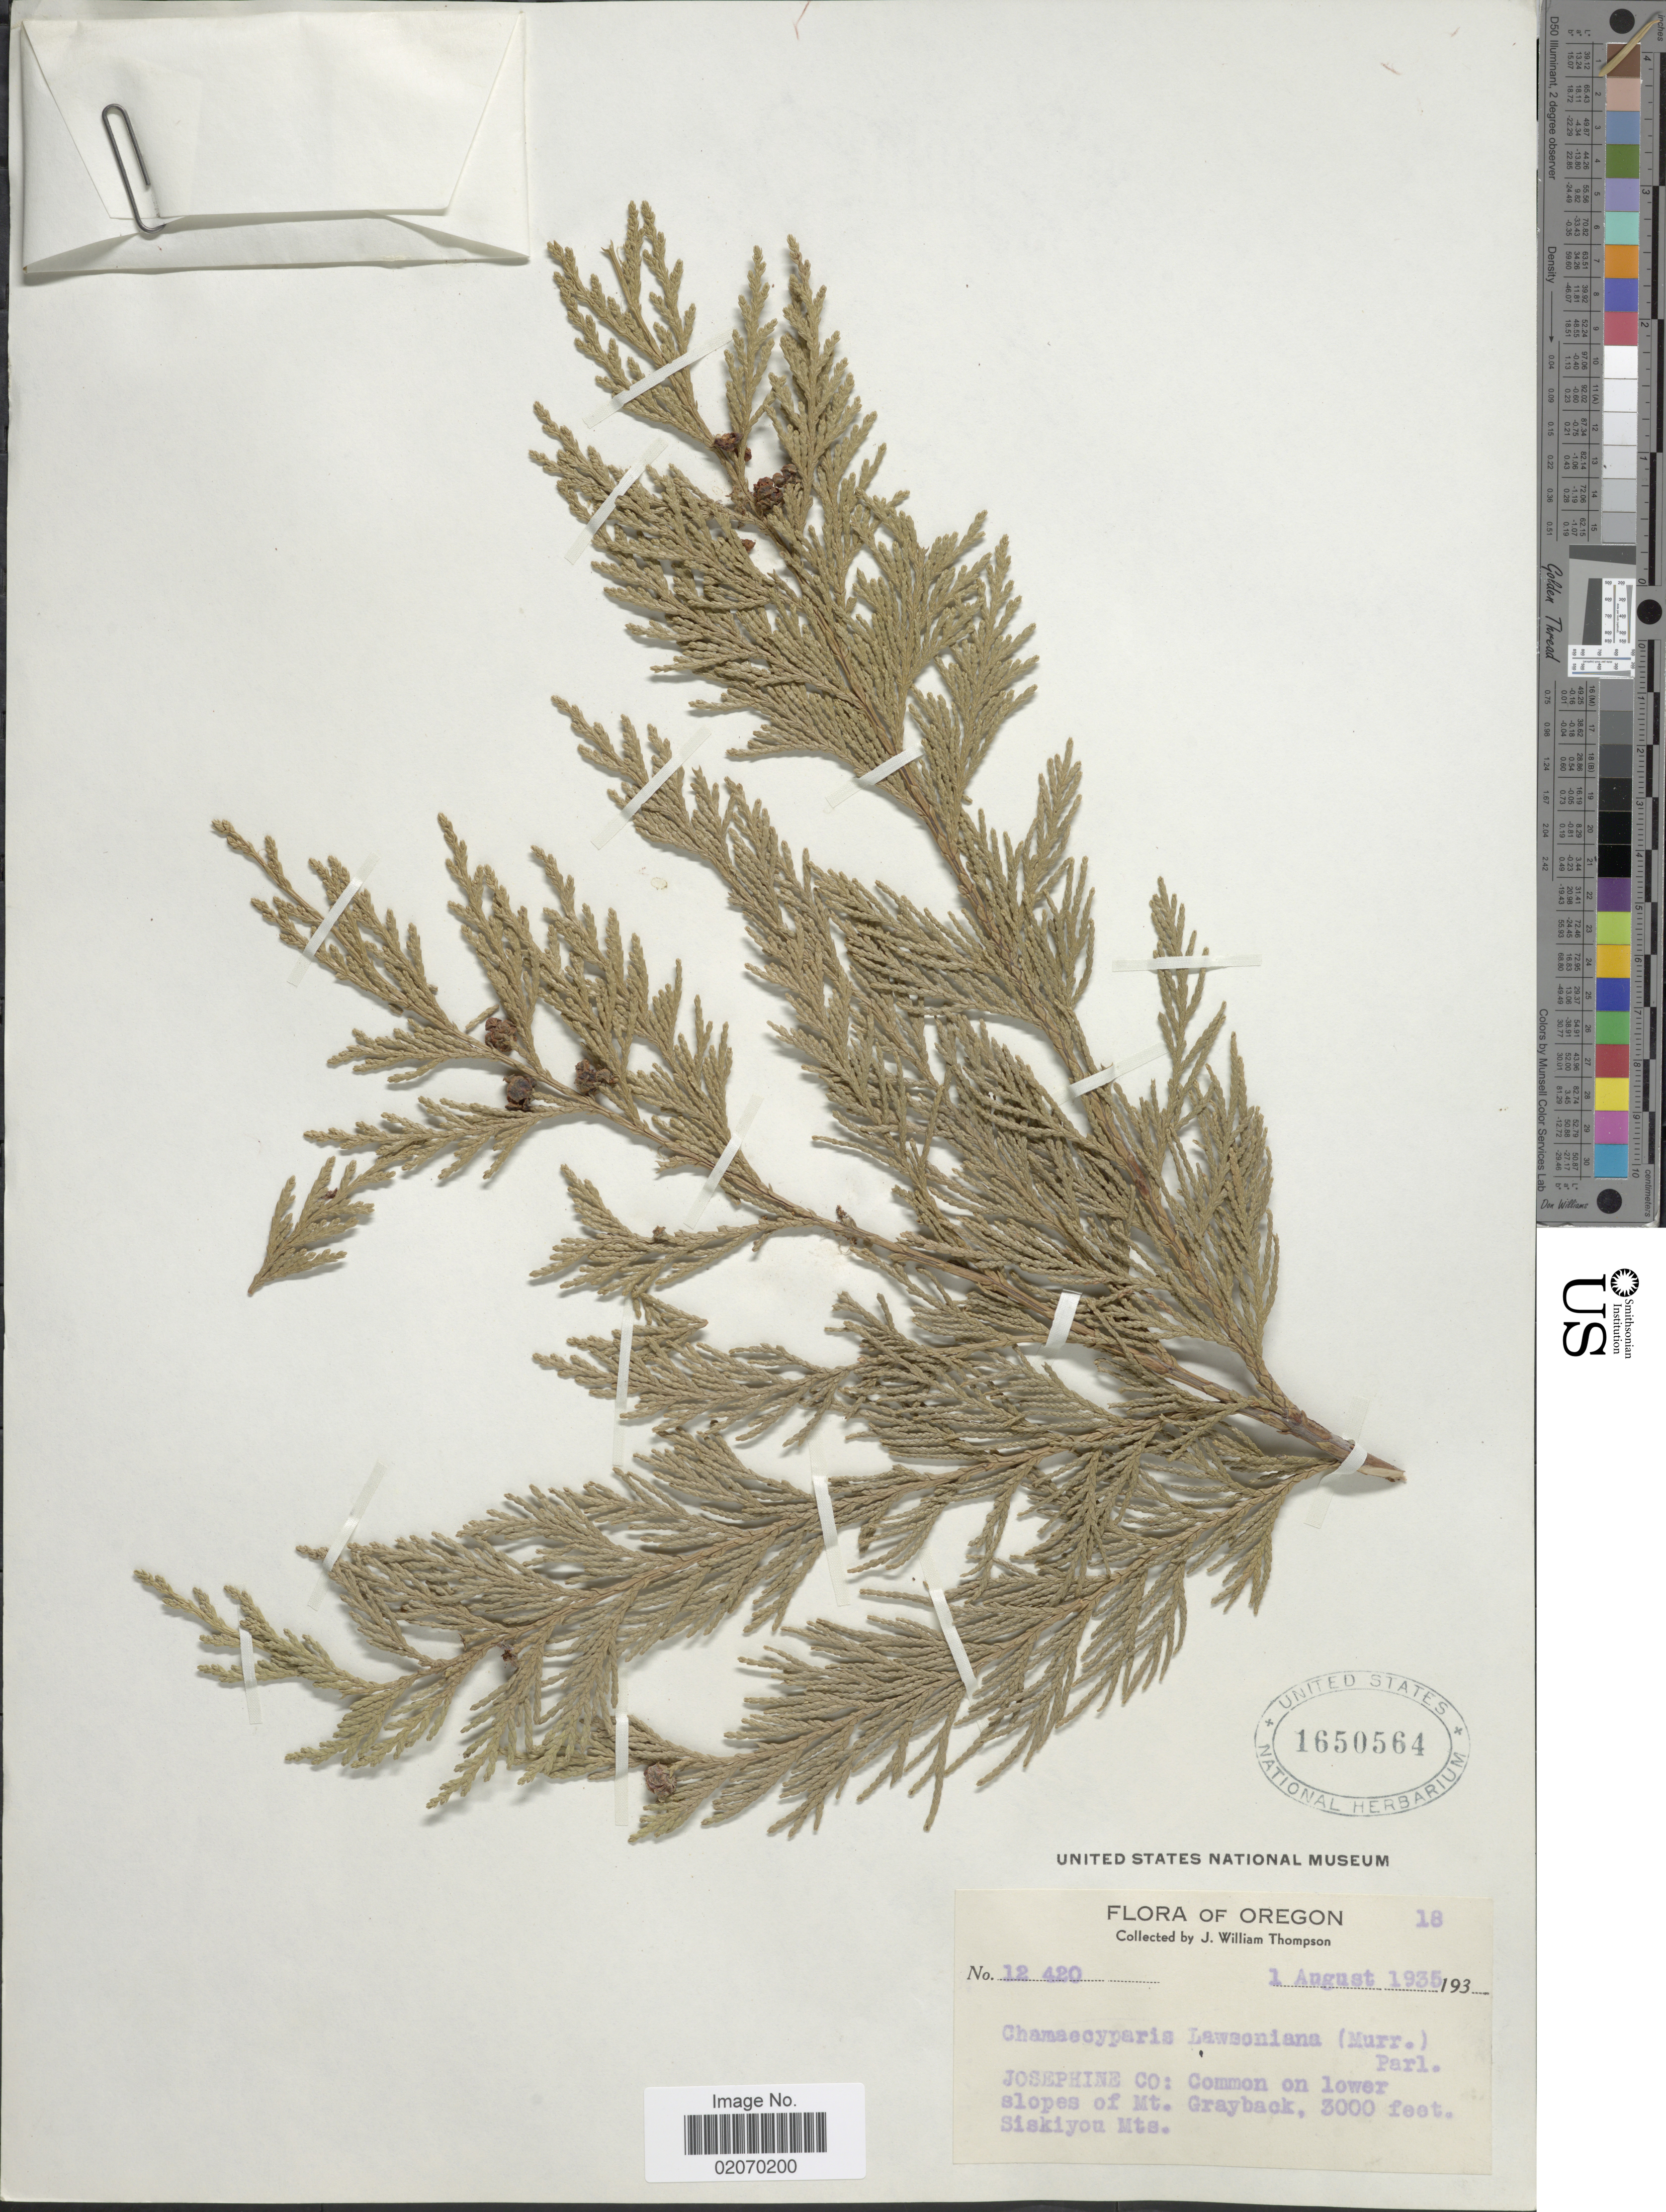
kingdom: Plantae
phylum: Tracheophyta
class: Pinopsida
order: Pinales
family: Cupressaceae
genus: Chamaecyparis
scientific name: Chamaecyparis lawsoniana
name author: (A. Murray bis) Parl.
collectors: J. W. Thompson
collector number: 12420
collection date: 1935-08-01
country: United States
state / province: Oregon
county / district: Josephine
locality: Josephine Co.: Common on lower slopes of Mt. Grayback, Siskiyou Mts.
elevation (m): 914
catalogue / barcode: US 1650564